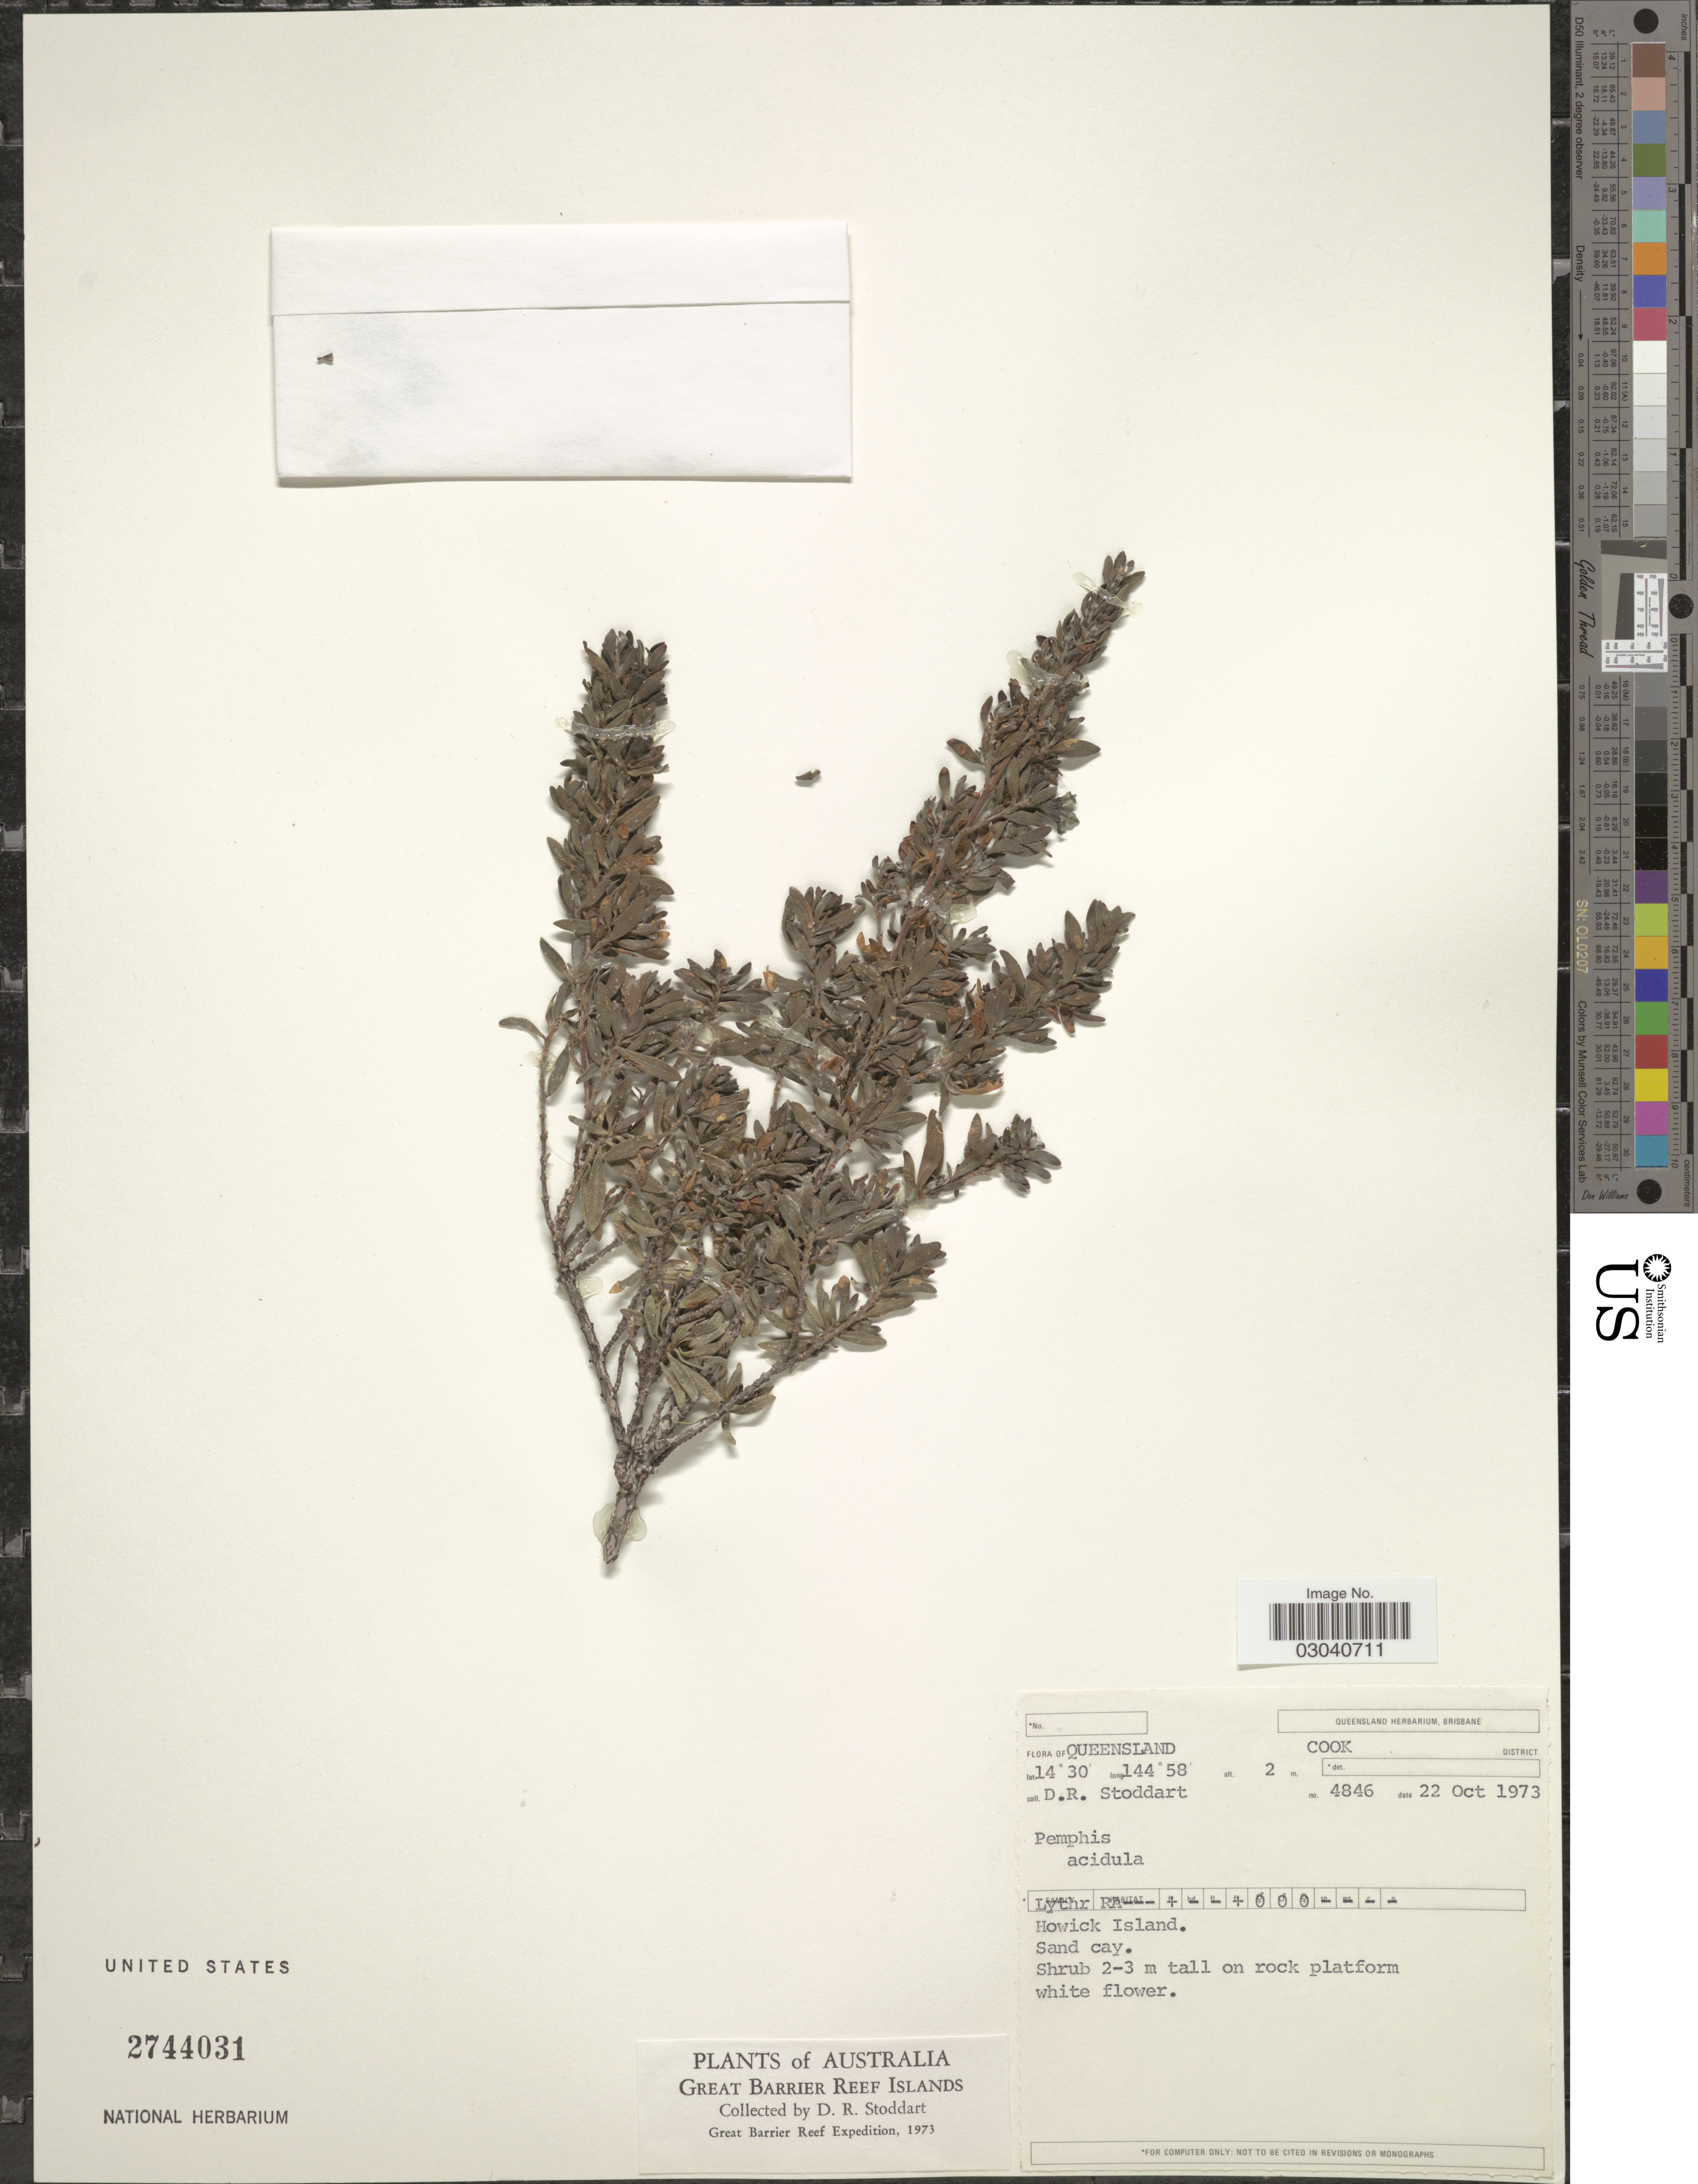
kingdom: Plantae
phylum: Tracheophyta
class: Magnoliopsida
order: Myrtales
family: Lythraceae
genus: Pemphis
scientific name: Pemphis acidula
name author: J.R. Forst. & G. Forst.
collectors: D. R. Stoddart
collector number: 4846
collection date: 1973-10-22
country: Australia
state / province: Queensland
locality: Great Barrier Reef Islands. Cook District. Howick Island.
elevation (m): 2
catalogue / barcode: US 2744031